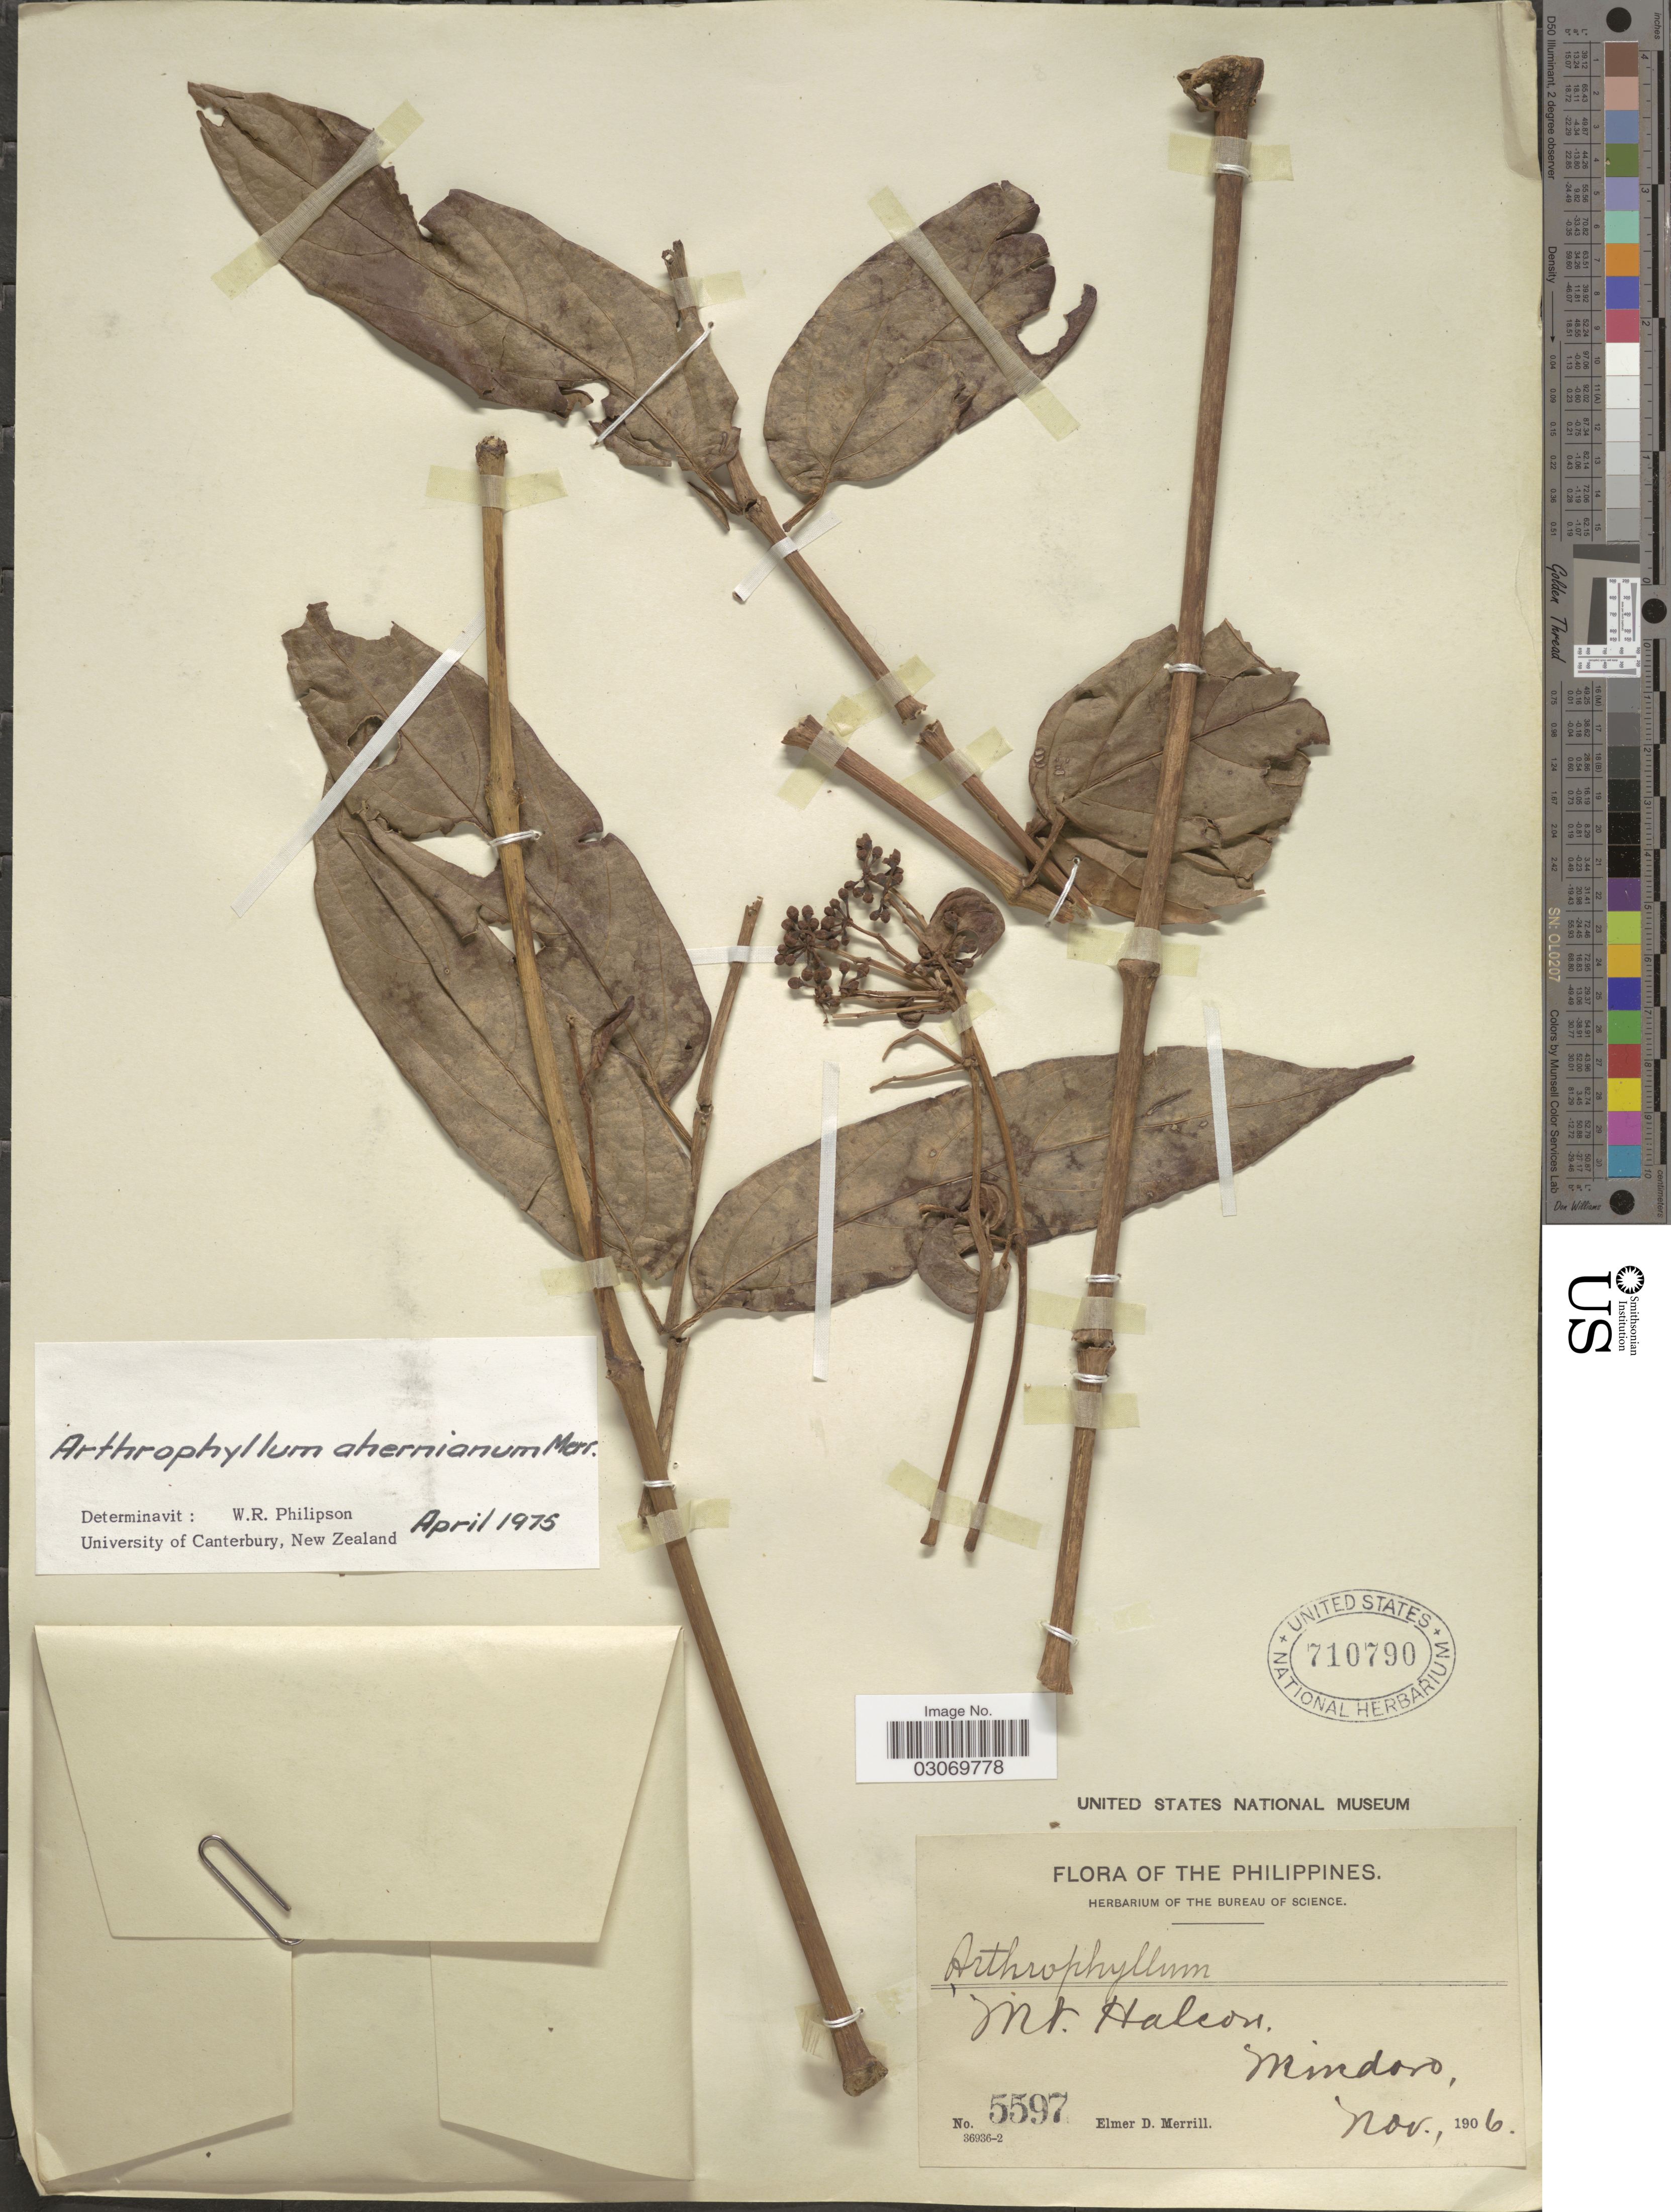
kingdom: Plantae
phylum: Tracheophyta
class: Magnoliopsida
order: Apiales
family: Araliaceae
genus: Arthrophyllum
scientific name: Arthrophyllum ahernianum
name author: Merr.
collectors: E. D. Merrill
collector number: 5597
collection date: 1906-11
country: Philippines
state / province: Mimaropa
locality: Mt. Halcon, Mindoro.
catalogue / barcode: US 710790